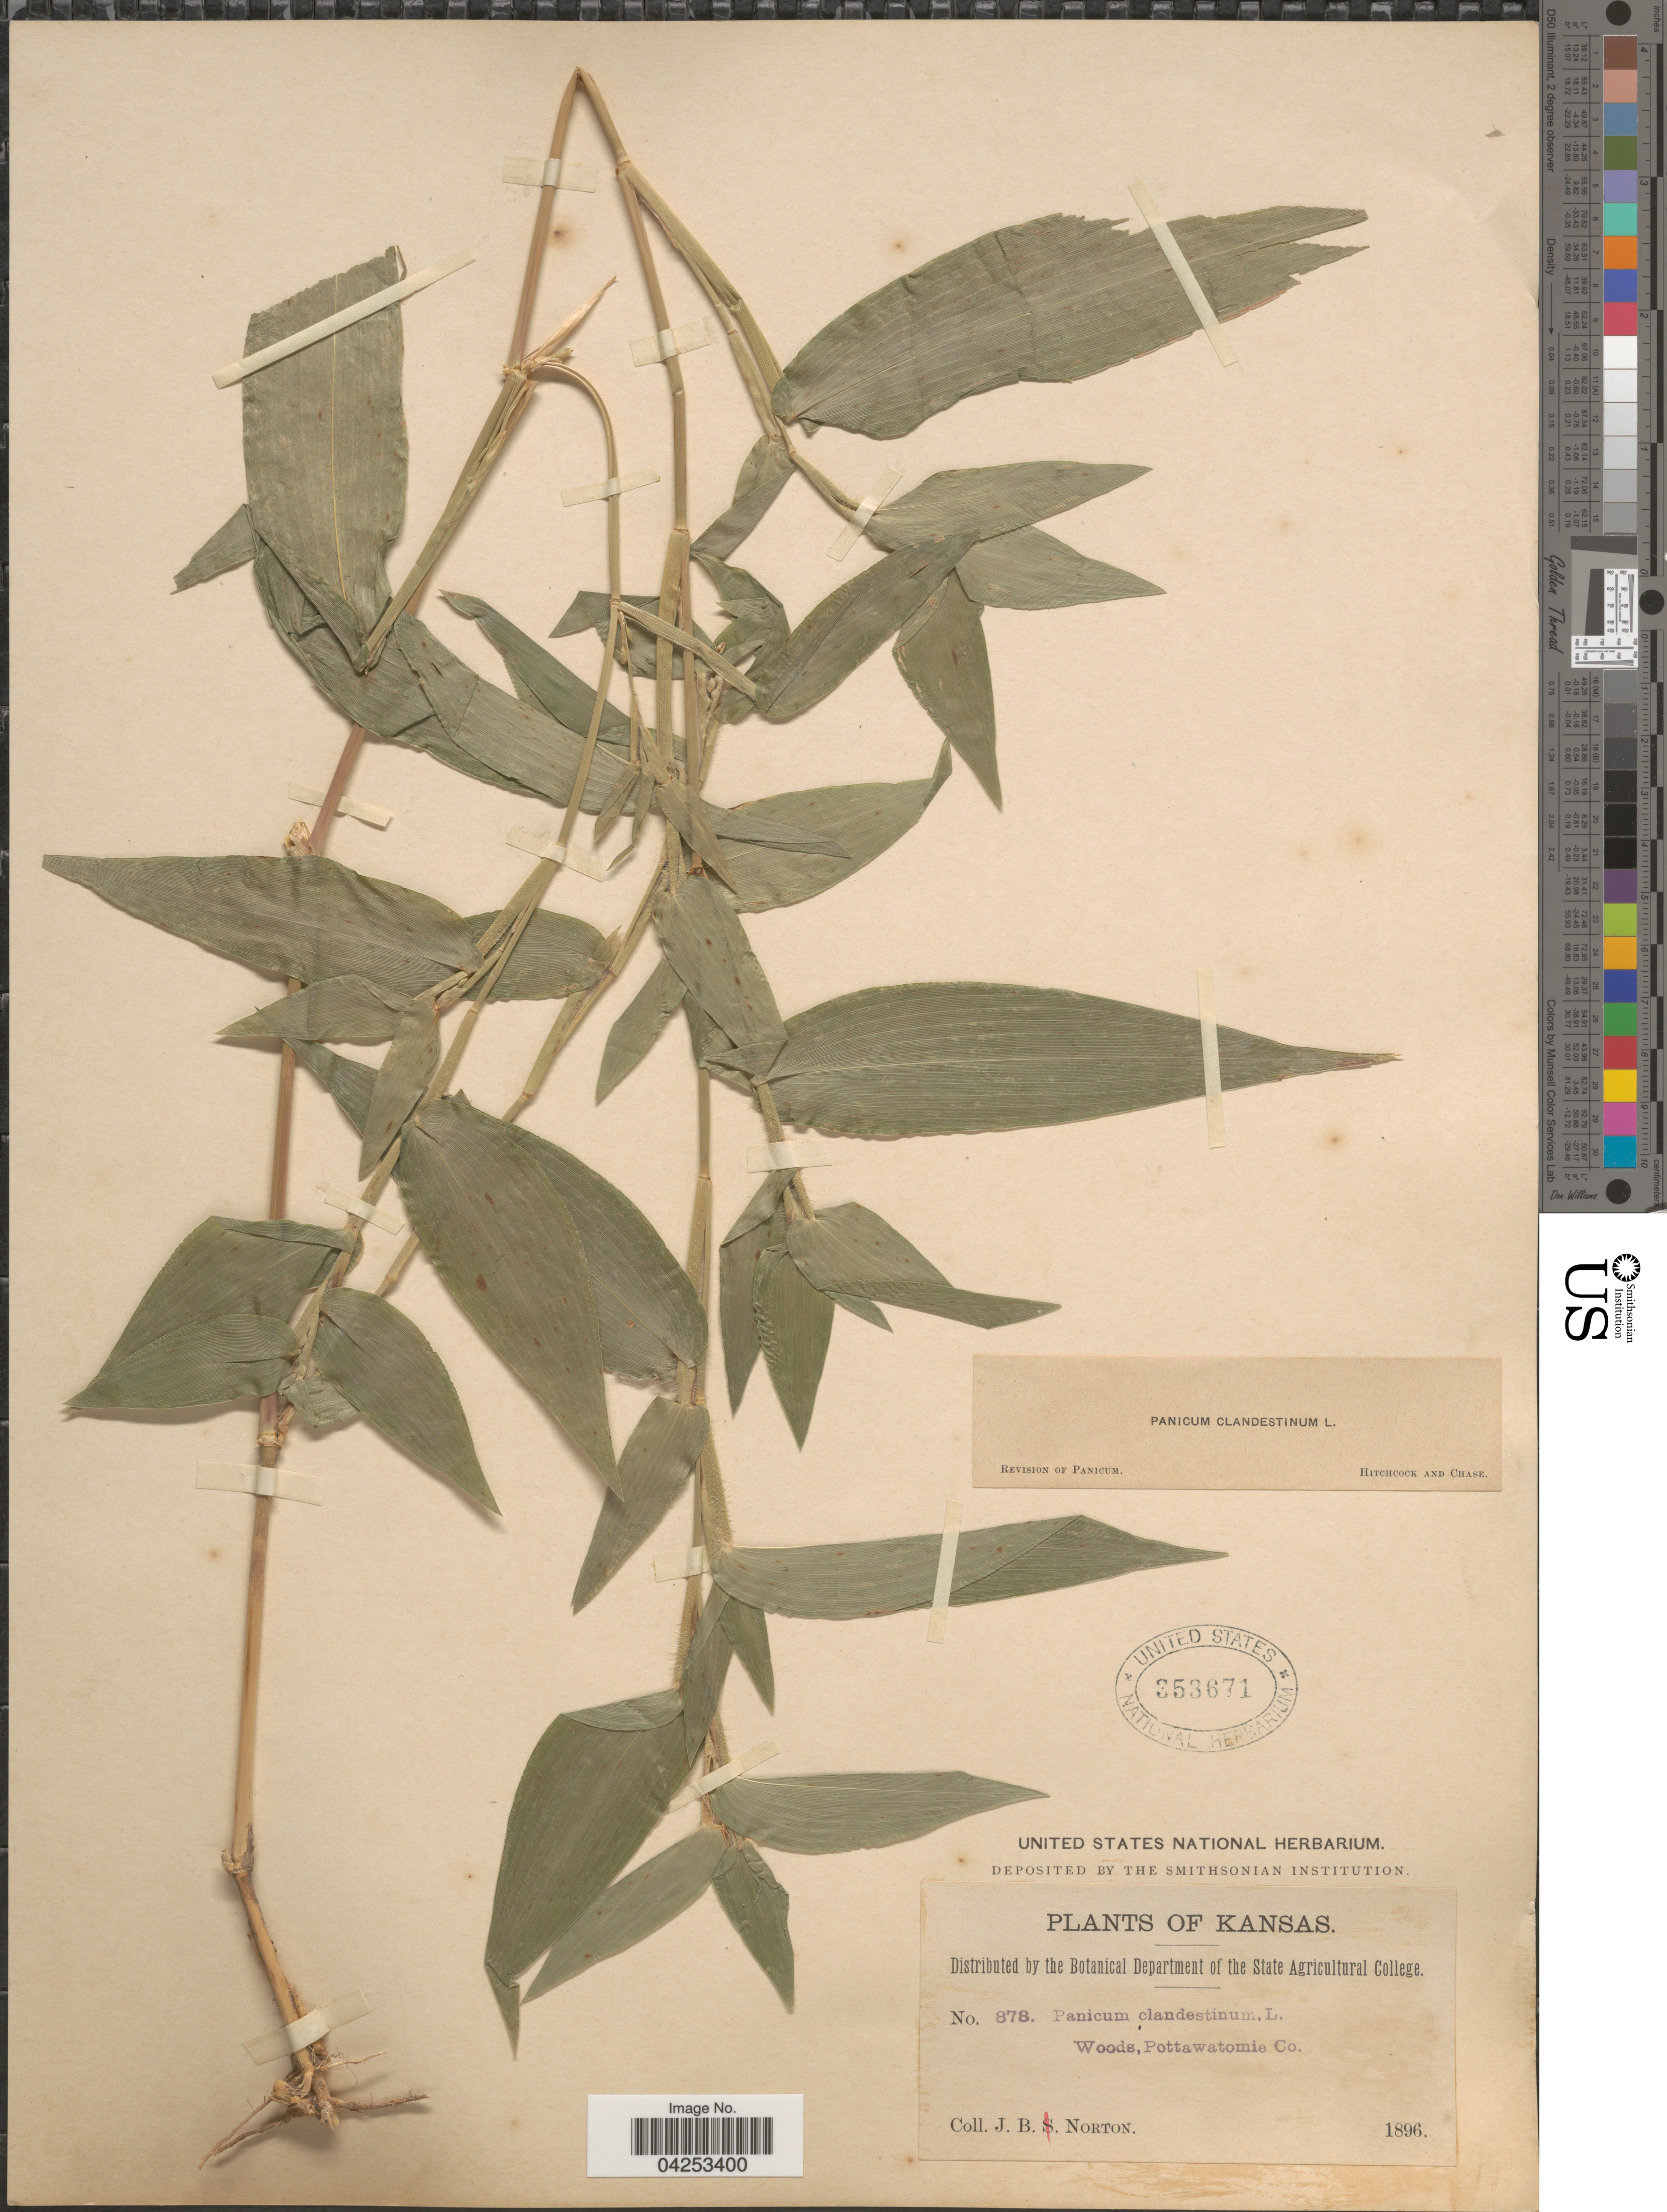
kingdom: Plantae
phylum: Tracheophyta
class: Liliopsida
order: Poales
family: Poaceae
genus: Dichanthelium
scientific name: Dichanthelium clandestinum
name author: (L.) Gould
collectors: J. B. Norton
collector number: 878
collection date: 1896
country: United States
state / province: Kansas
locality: Woods,Pottawatomie Co.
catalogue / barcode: US 353671